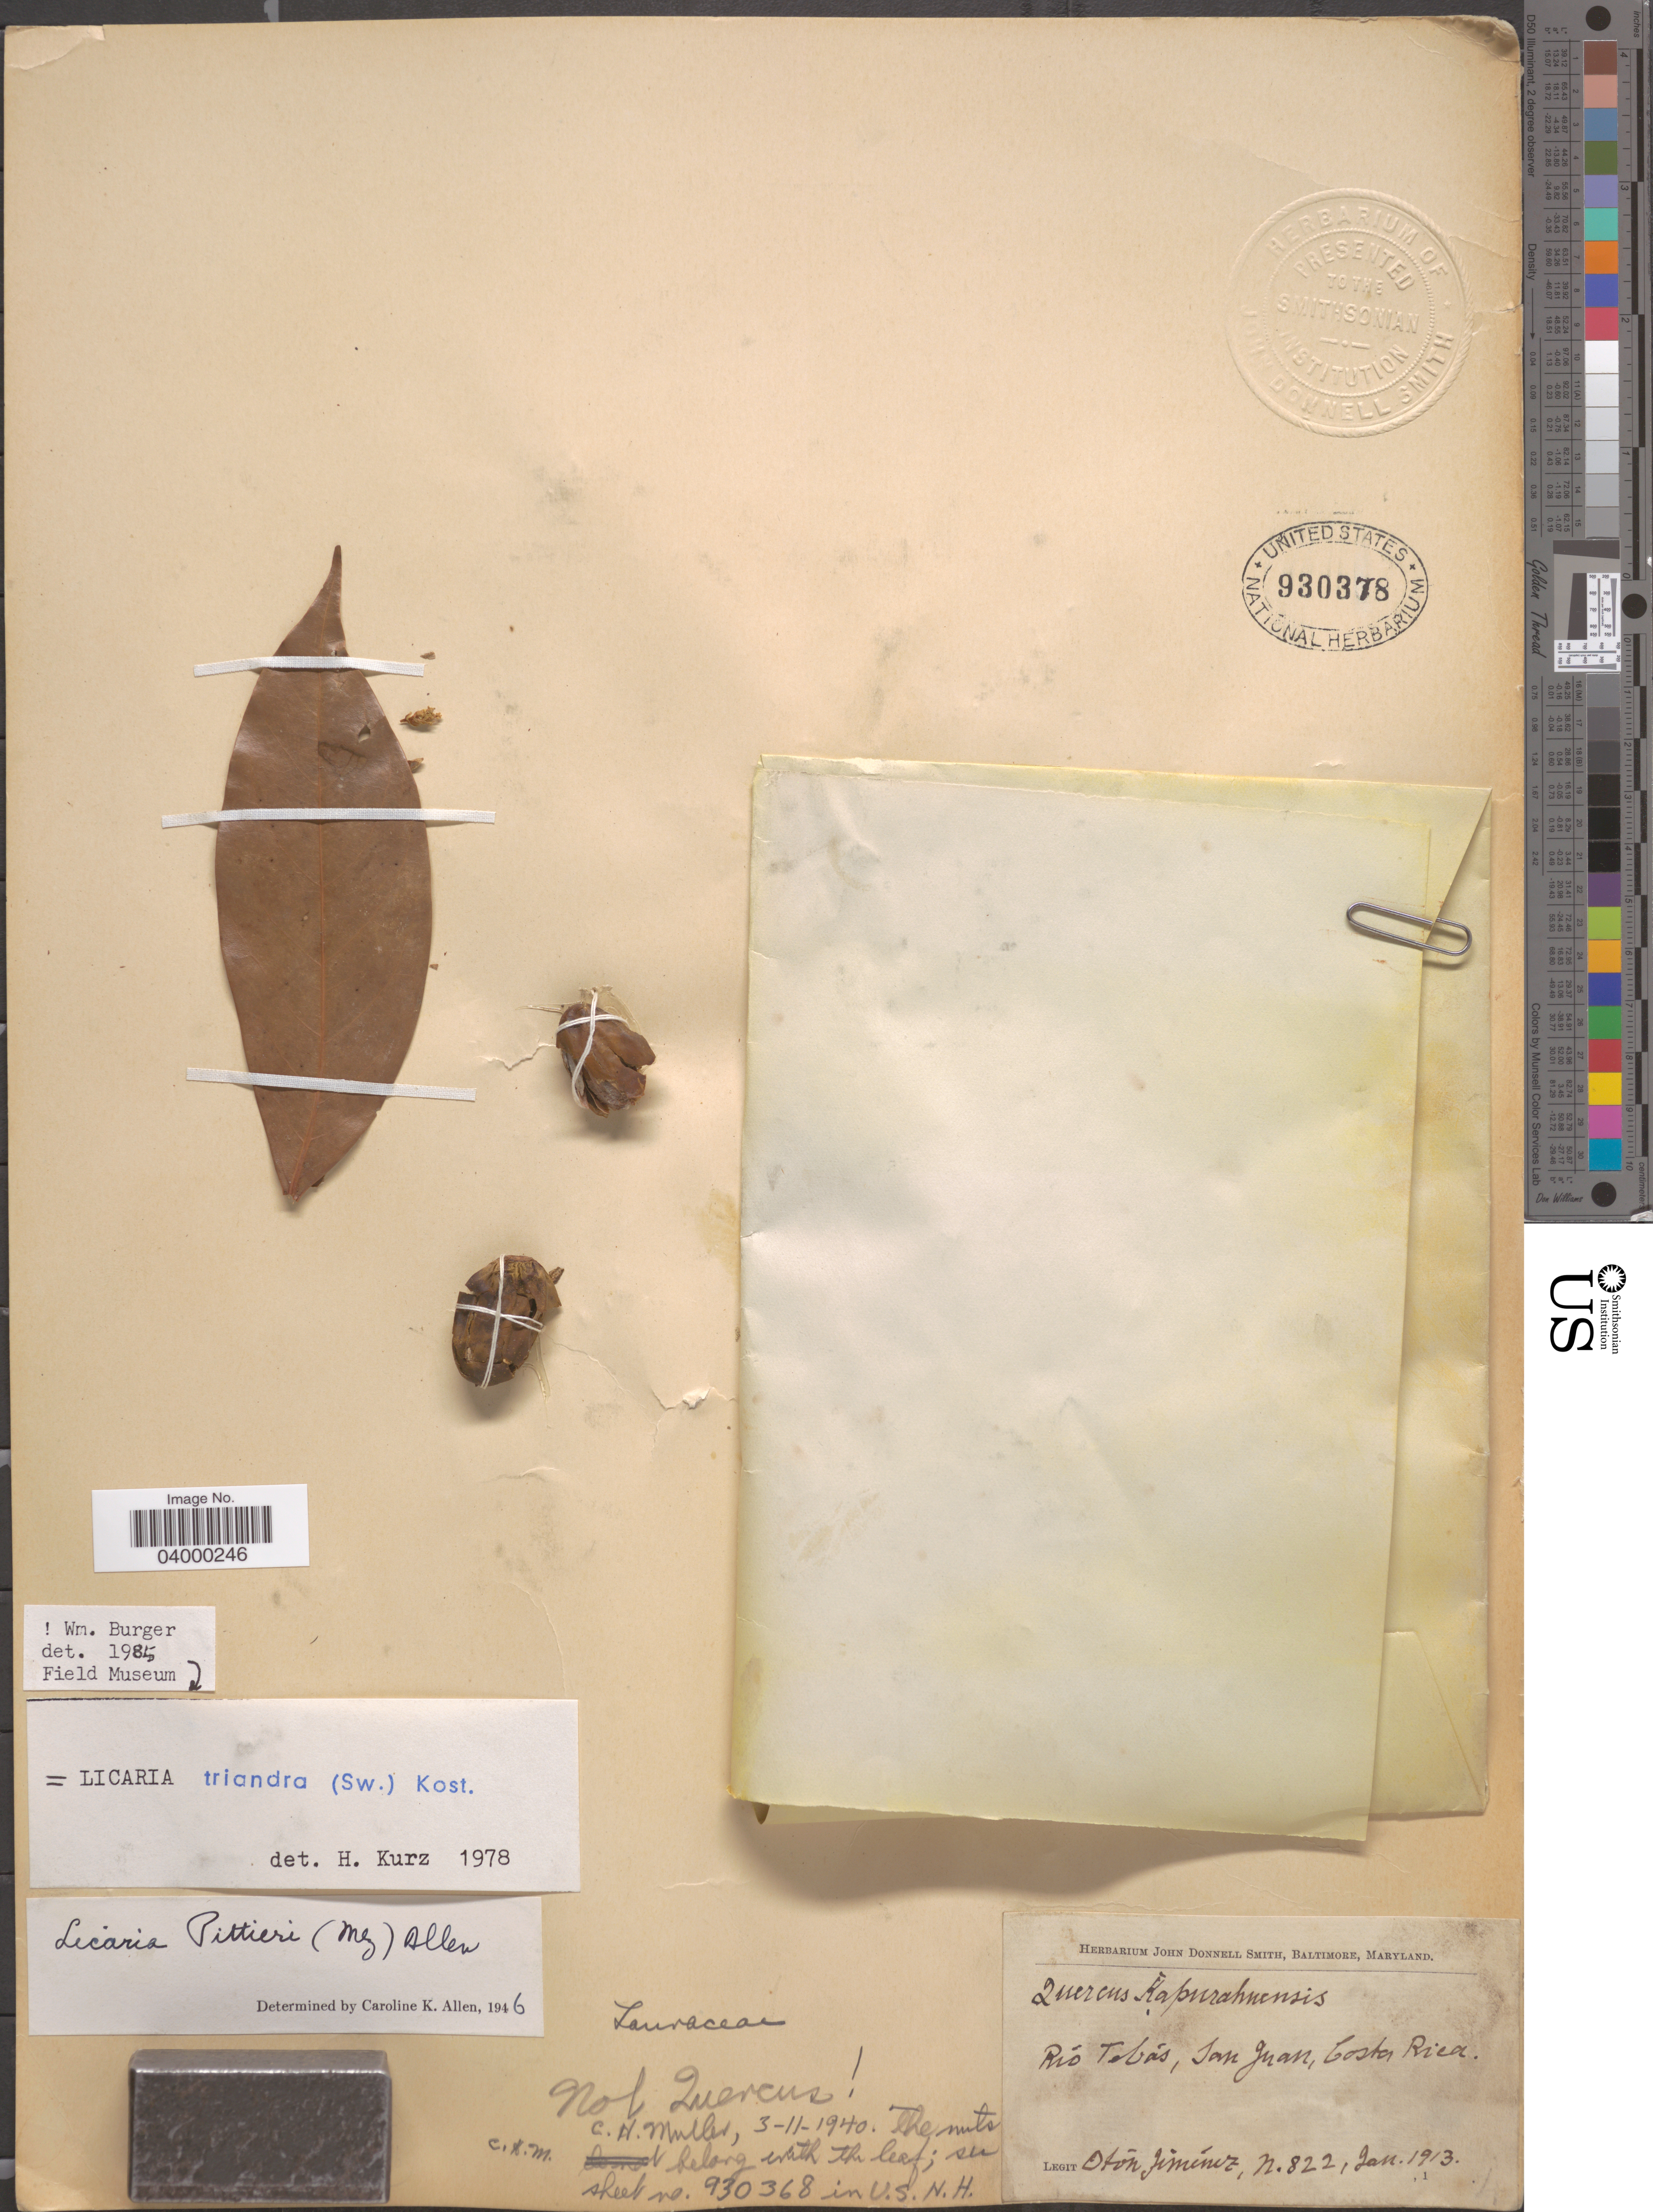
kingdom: Plantae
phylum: Tracheophyta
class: Magnoliopsida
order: Laurales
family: Lauraceae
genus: Licaria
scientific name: Licaria triandra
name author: (Sw.) Kosterm.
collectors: O. Jimenez L.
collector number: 822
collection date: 1913-01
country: Costa Rica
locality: Río Tobás, San Juan.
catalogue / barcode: US 930378